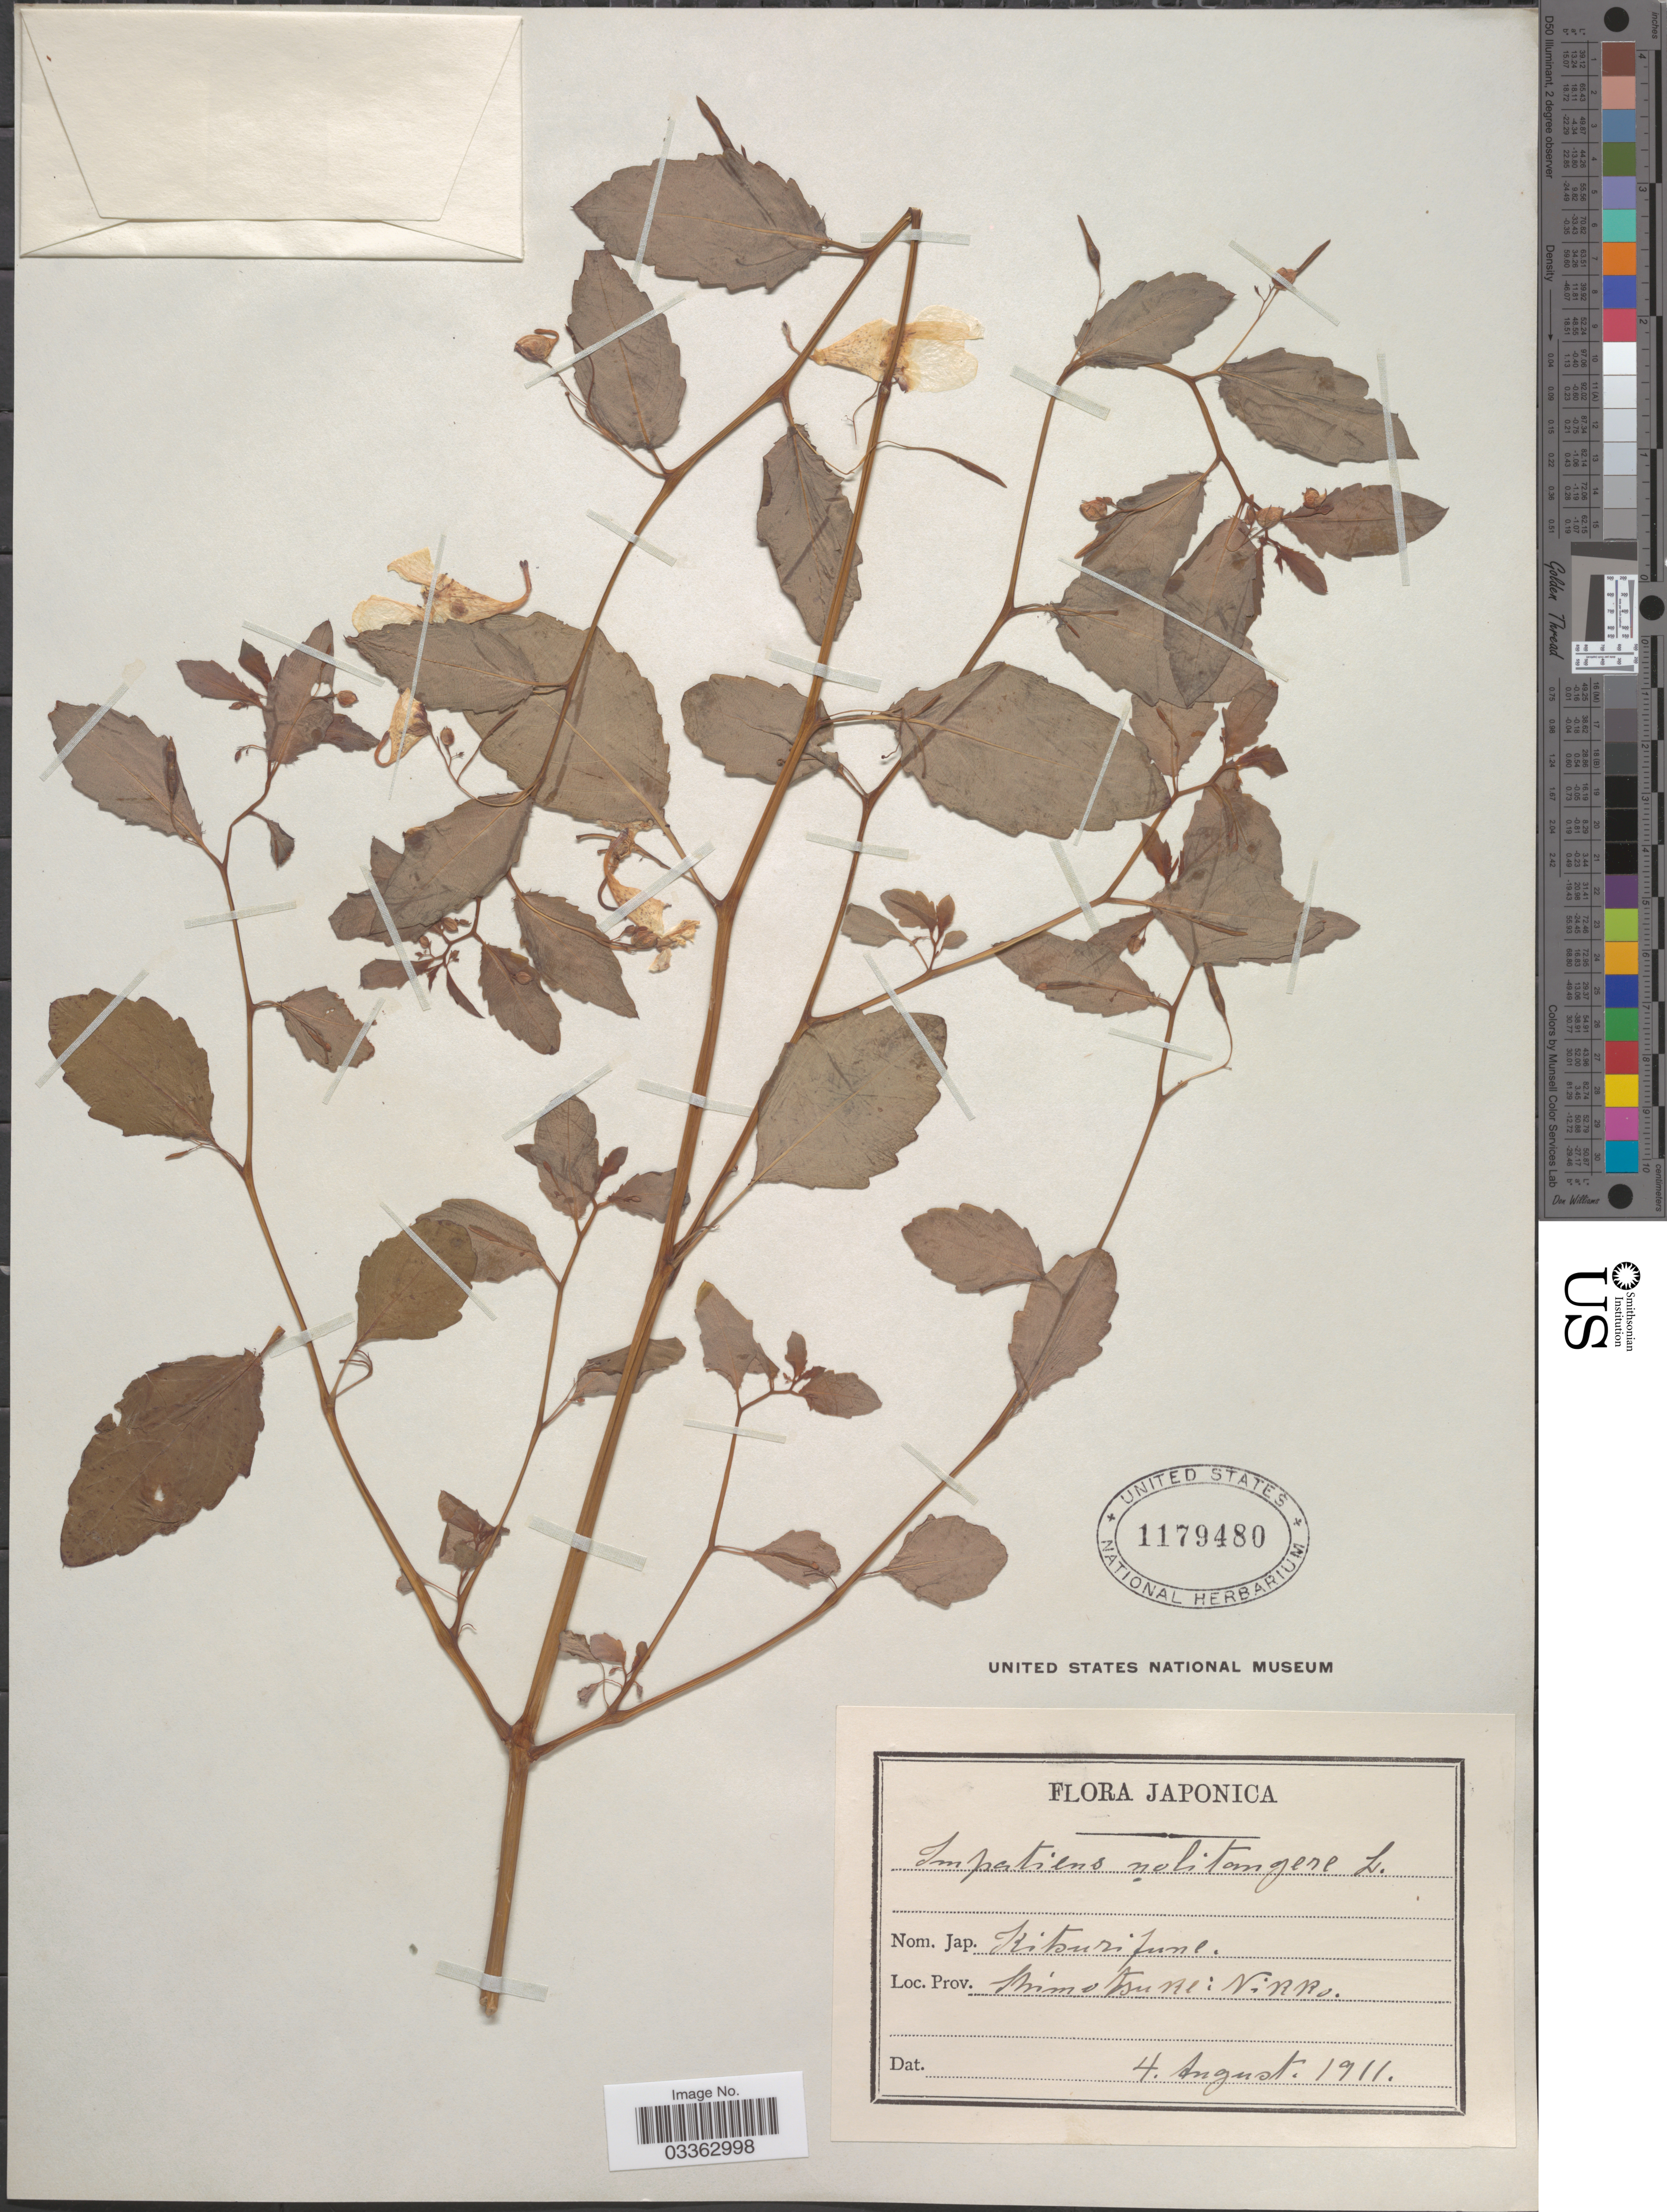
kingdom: Plantae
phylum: Tracheophyta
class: Magnoliopsida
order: Ericales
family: Balsaminaceae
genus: Impatiens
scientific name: Impatiens noli-tangere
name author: L.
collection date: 1911-08-04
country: Japan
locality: Prov. Shimotsuke: Nikko.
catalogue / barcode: US 1179480